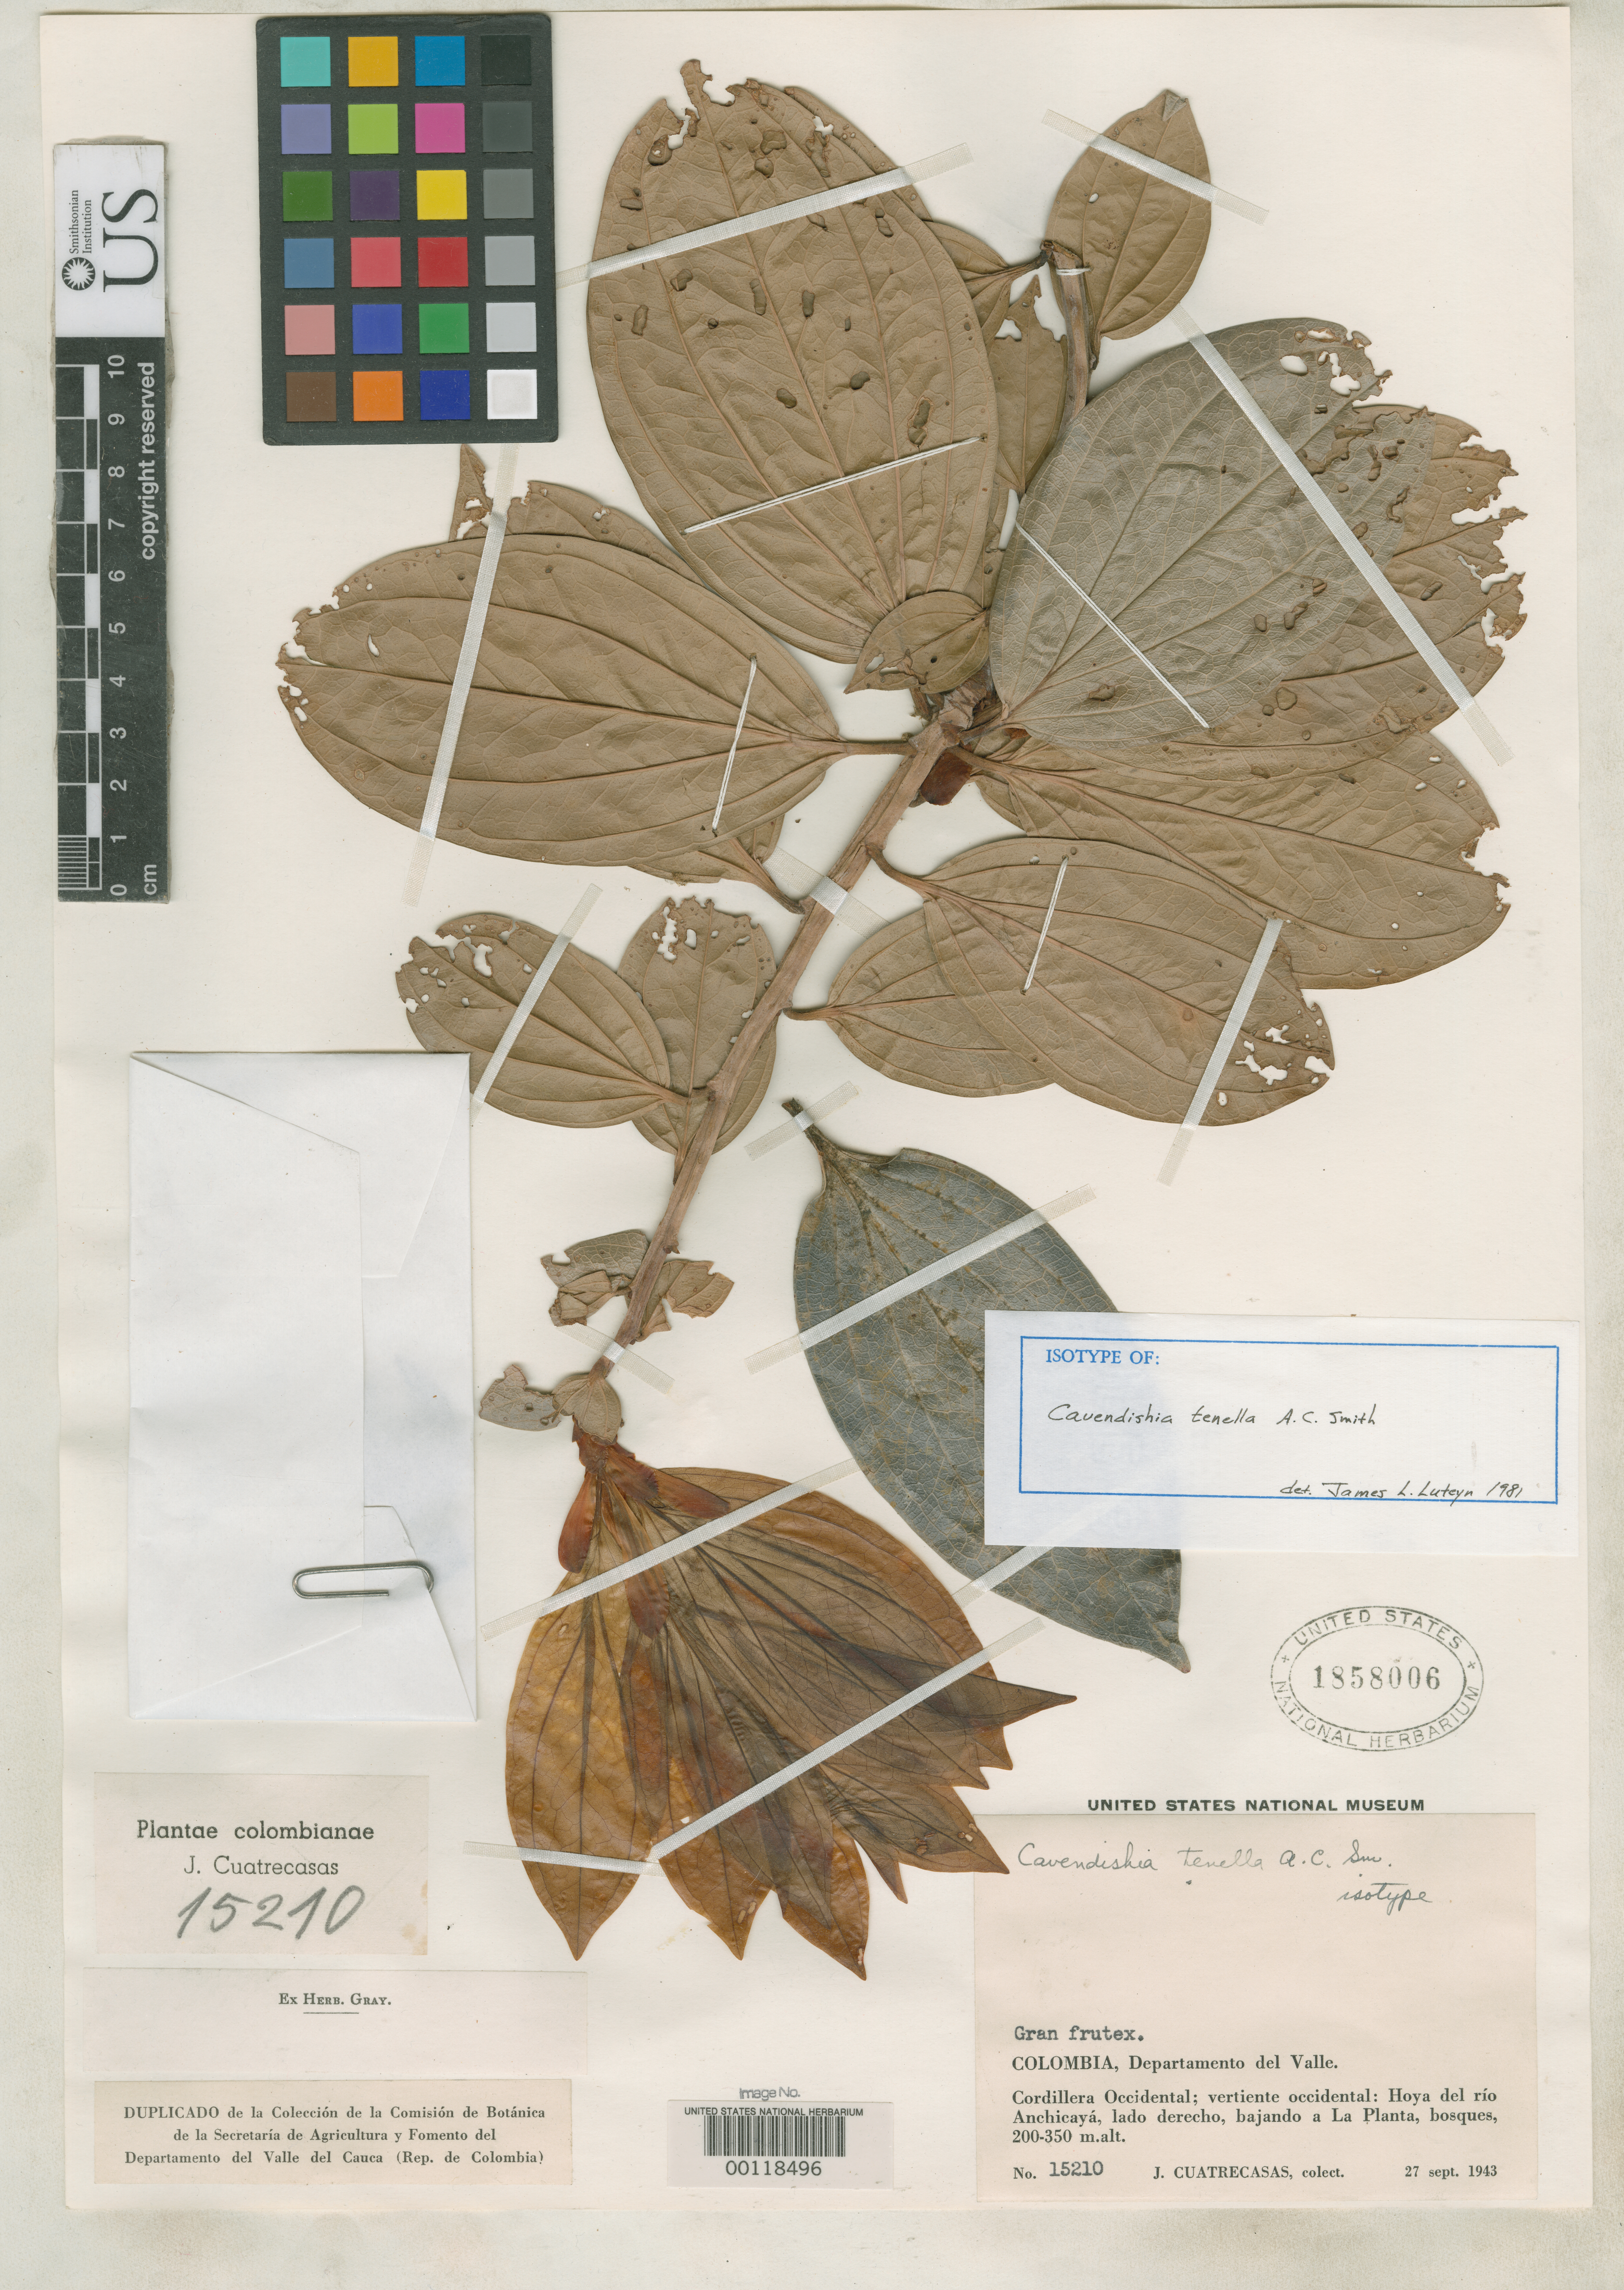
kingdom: Plantae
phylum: Tracheophyta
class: Magnoliopsida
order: Ericales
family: Ericaceae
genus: Cavendishia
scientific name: Cavendishia tenella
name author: A.C. Sm.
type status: Isotype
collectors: J. Cuatrecasas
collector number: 15210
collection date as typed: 27 Sep 1943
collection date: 1943-09-27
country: Colombia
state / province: Valle del Cauca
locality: Cordillera Occidental, Vertiente Occidental, Hoya del Rio Anchicaya, Bajando La Planta.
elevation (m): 200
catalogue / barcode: US 1858006